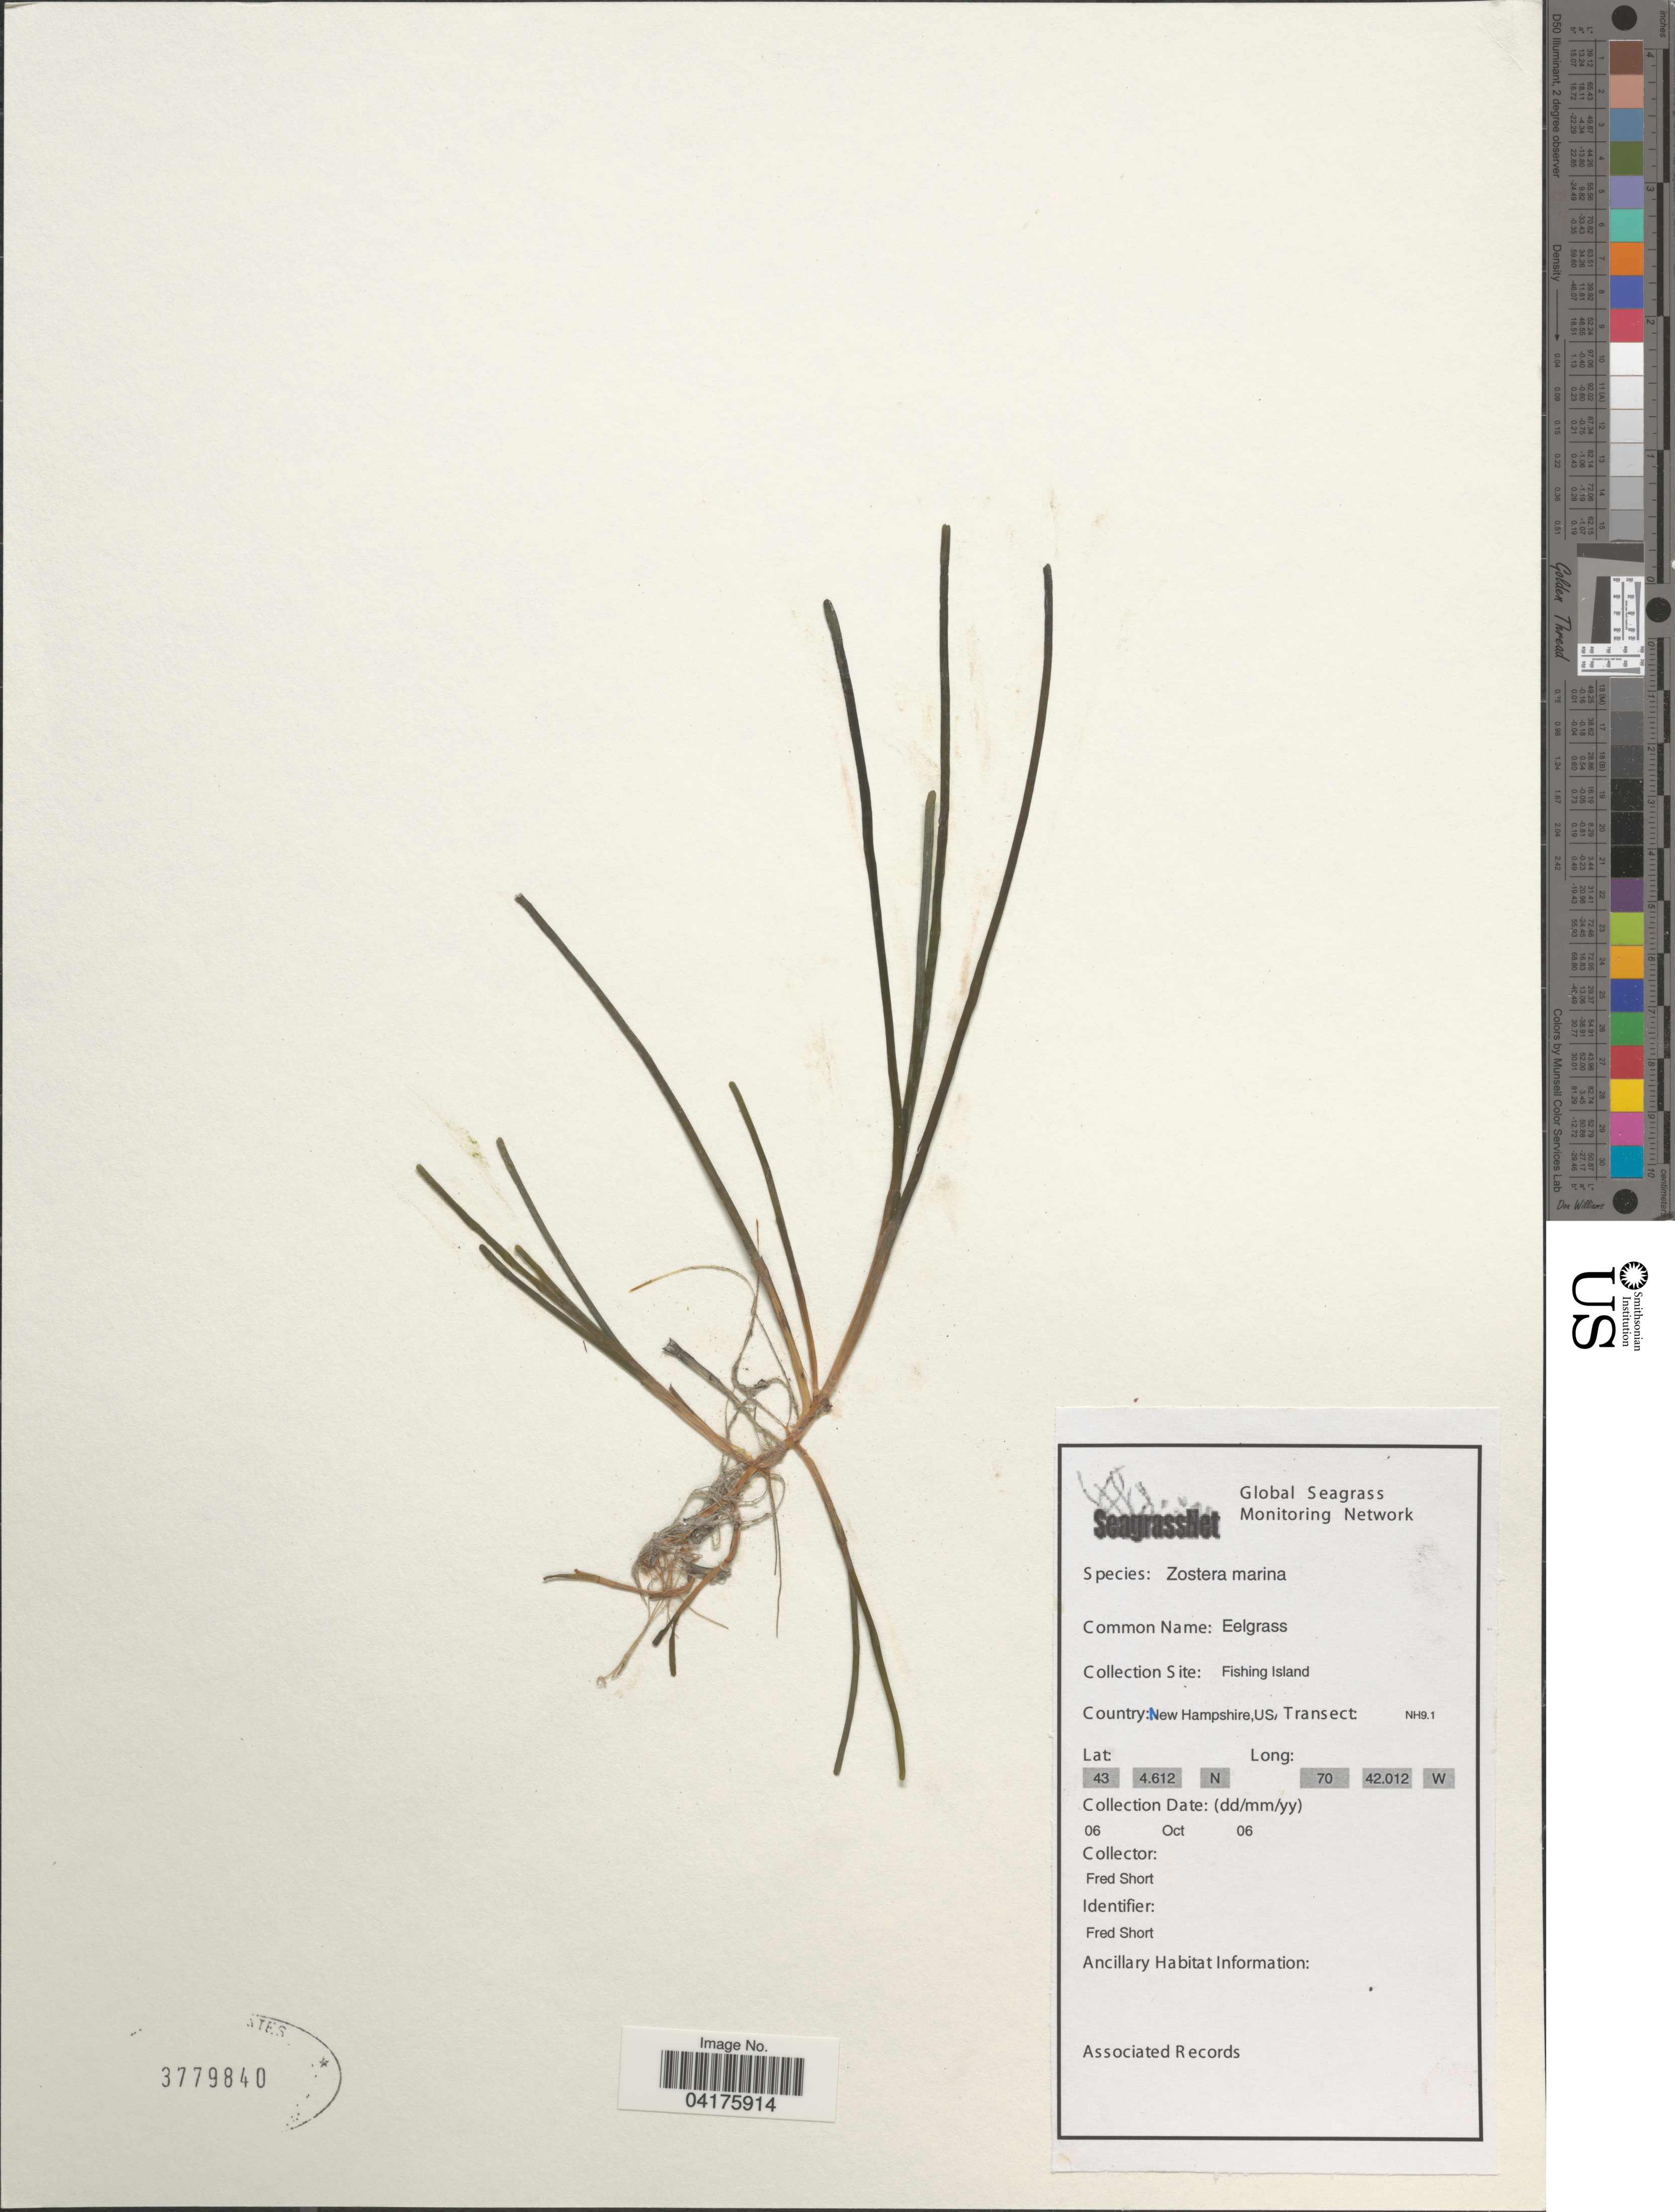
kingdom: Plantae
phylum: Tracheophyta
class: Liliopsida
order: Alismatales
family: Zosteraceae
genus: Zostera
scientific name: Zostera marina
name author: L.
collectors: F. Short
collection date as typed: Transcribed d/m/y: 6/10/6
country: United States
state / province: New Hampshire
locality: Transect NH9.1. Fishing Island.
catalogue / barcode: US 3779840